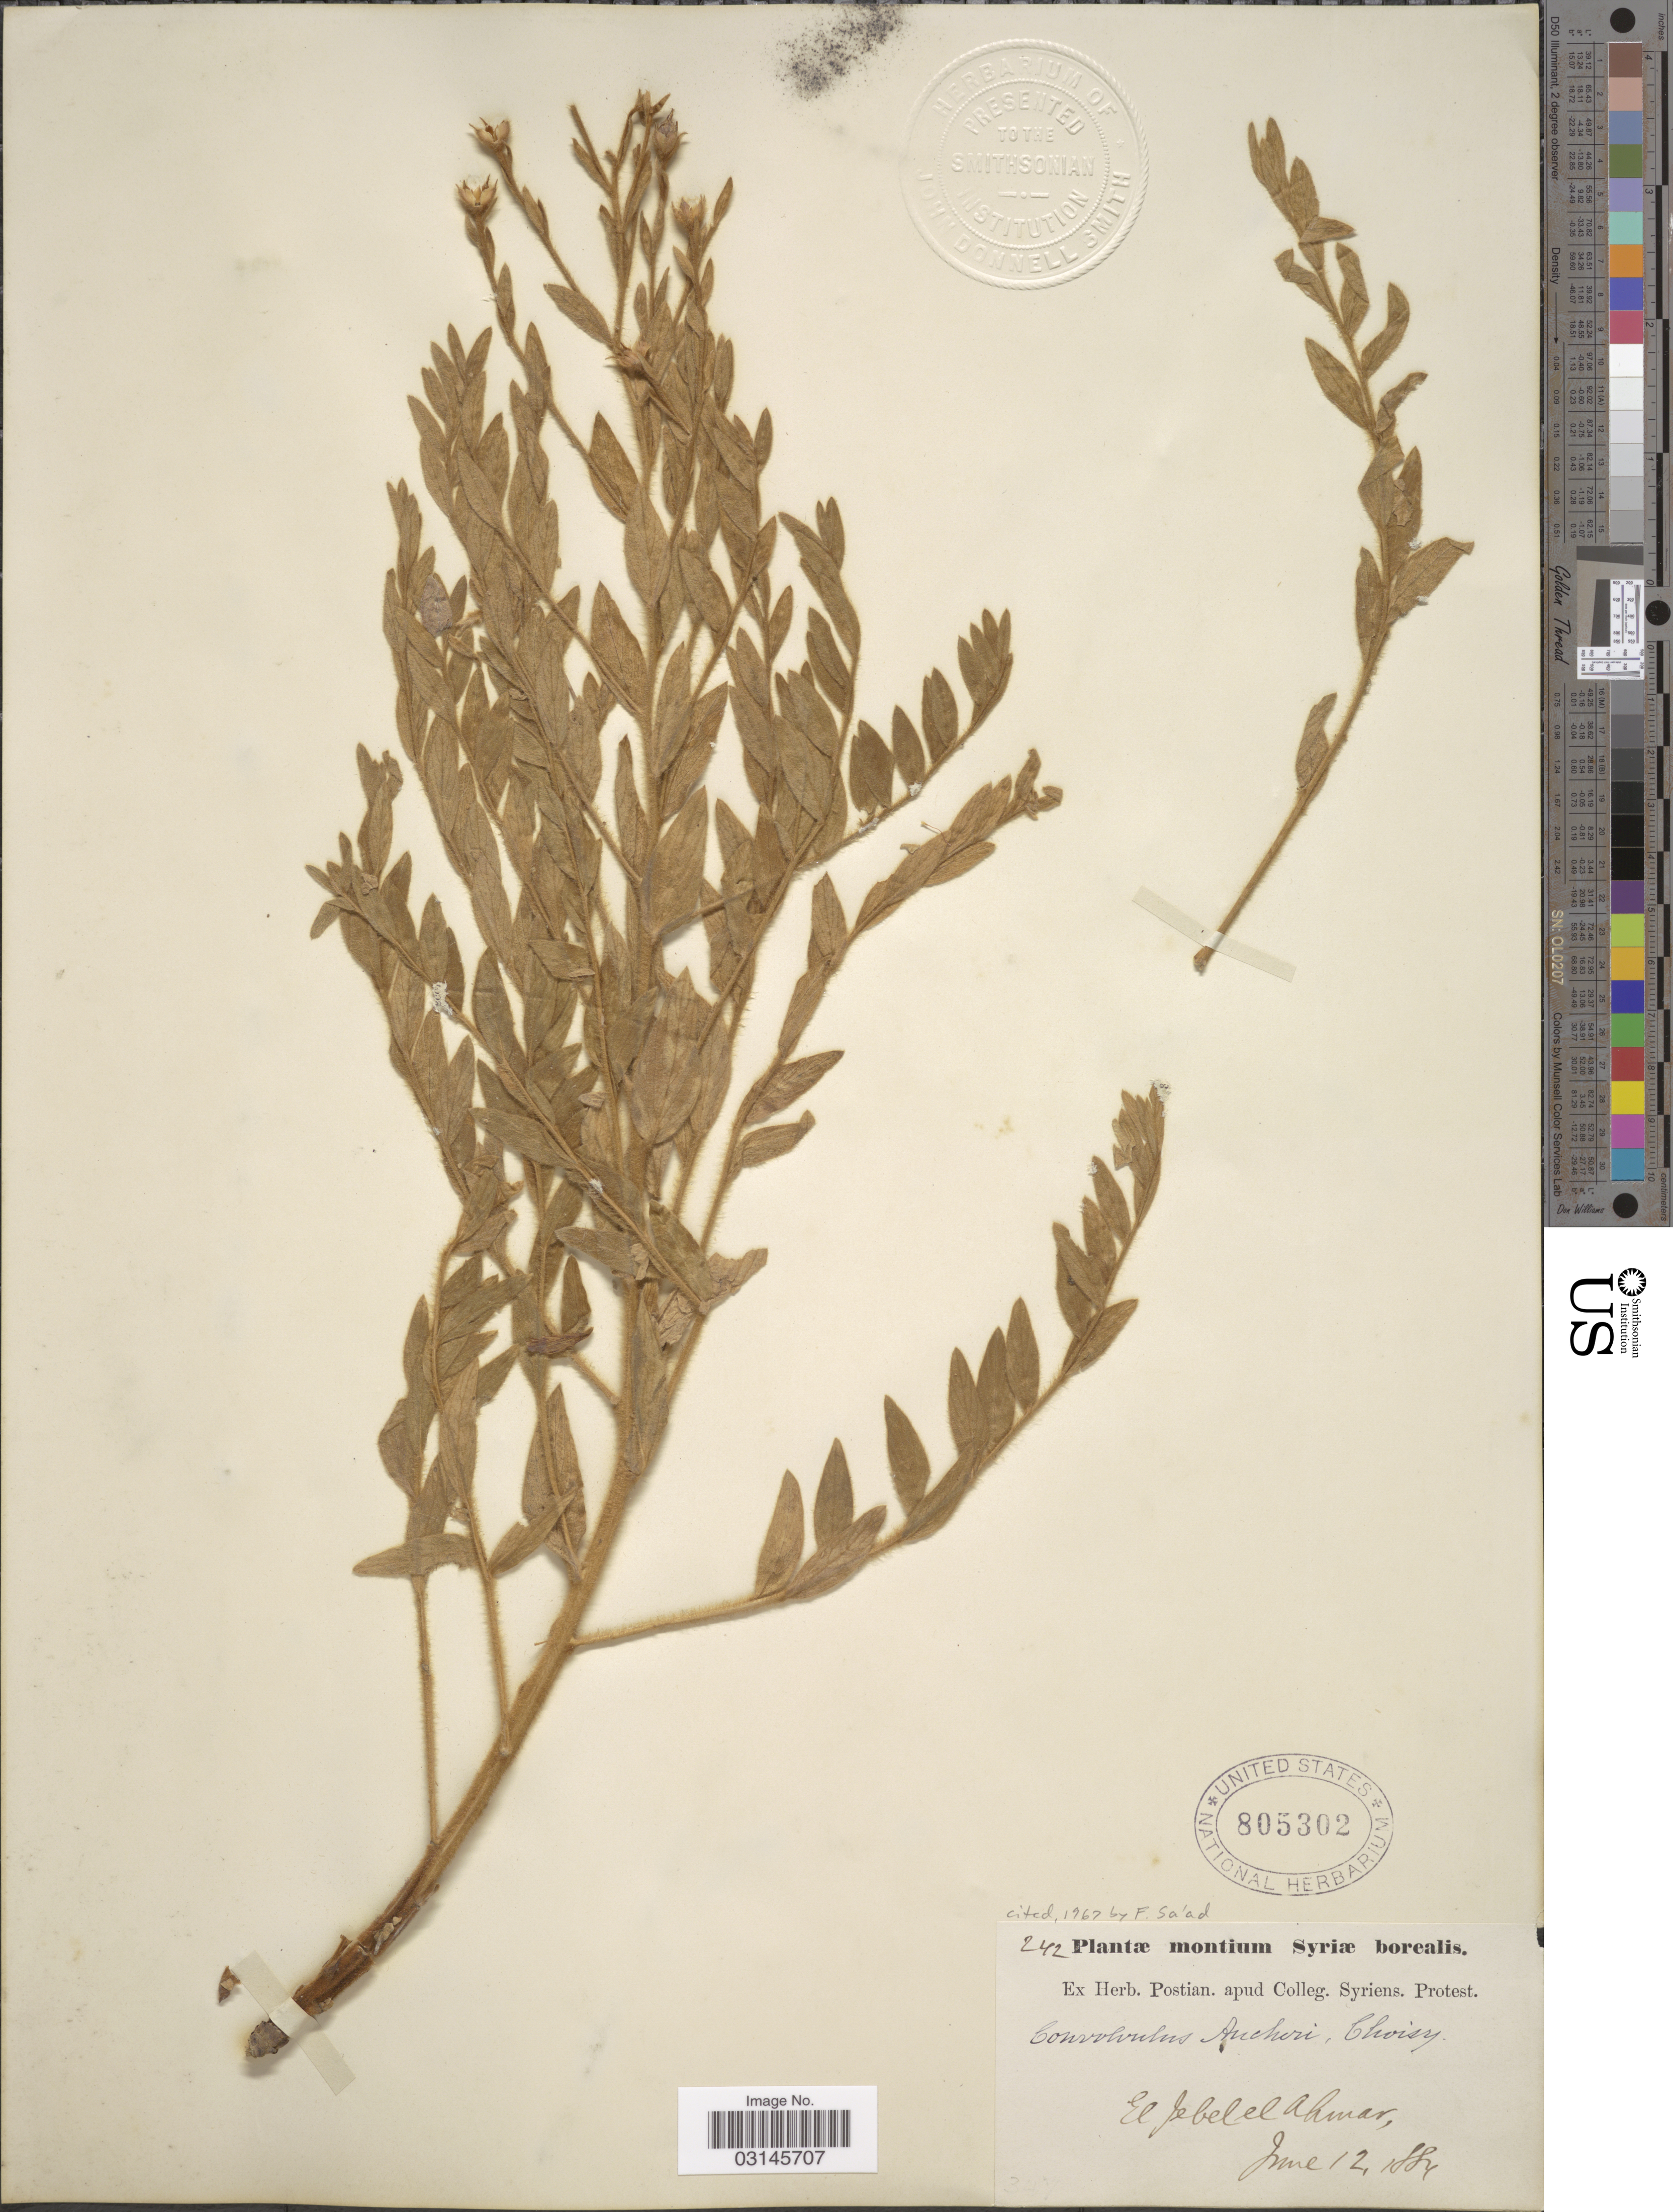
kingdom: Plantae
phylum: Tracheophyta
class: Magnoliopsida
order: Solanales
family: Convolvulaceae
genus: Convolvulus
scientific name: Convolvulus aucheri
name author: Choisy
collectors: ex herb. Postian. apud Colleg. Syriens. Protest. USE "Fannie P. A. Shepard" (10308853) AS PRIMARY COLLECTOR INSTEAD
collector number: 242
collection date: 1884-06-12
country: Syria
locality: Montium Syriæ borealis. El Jebel el Ahmar.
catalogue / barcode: US 805302